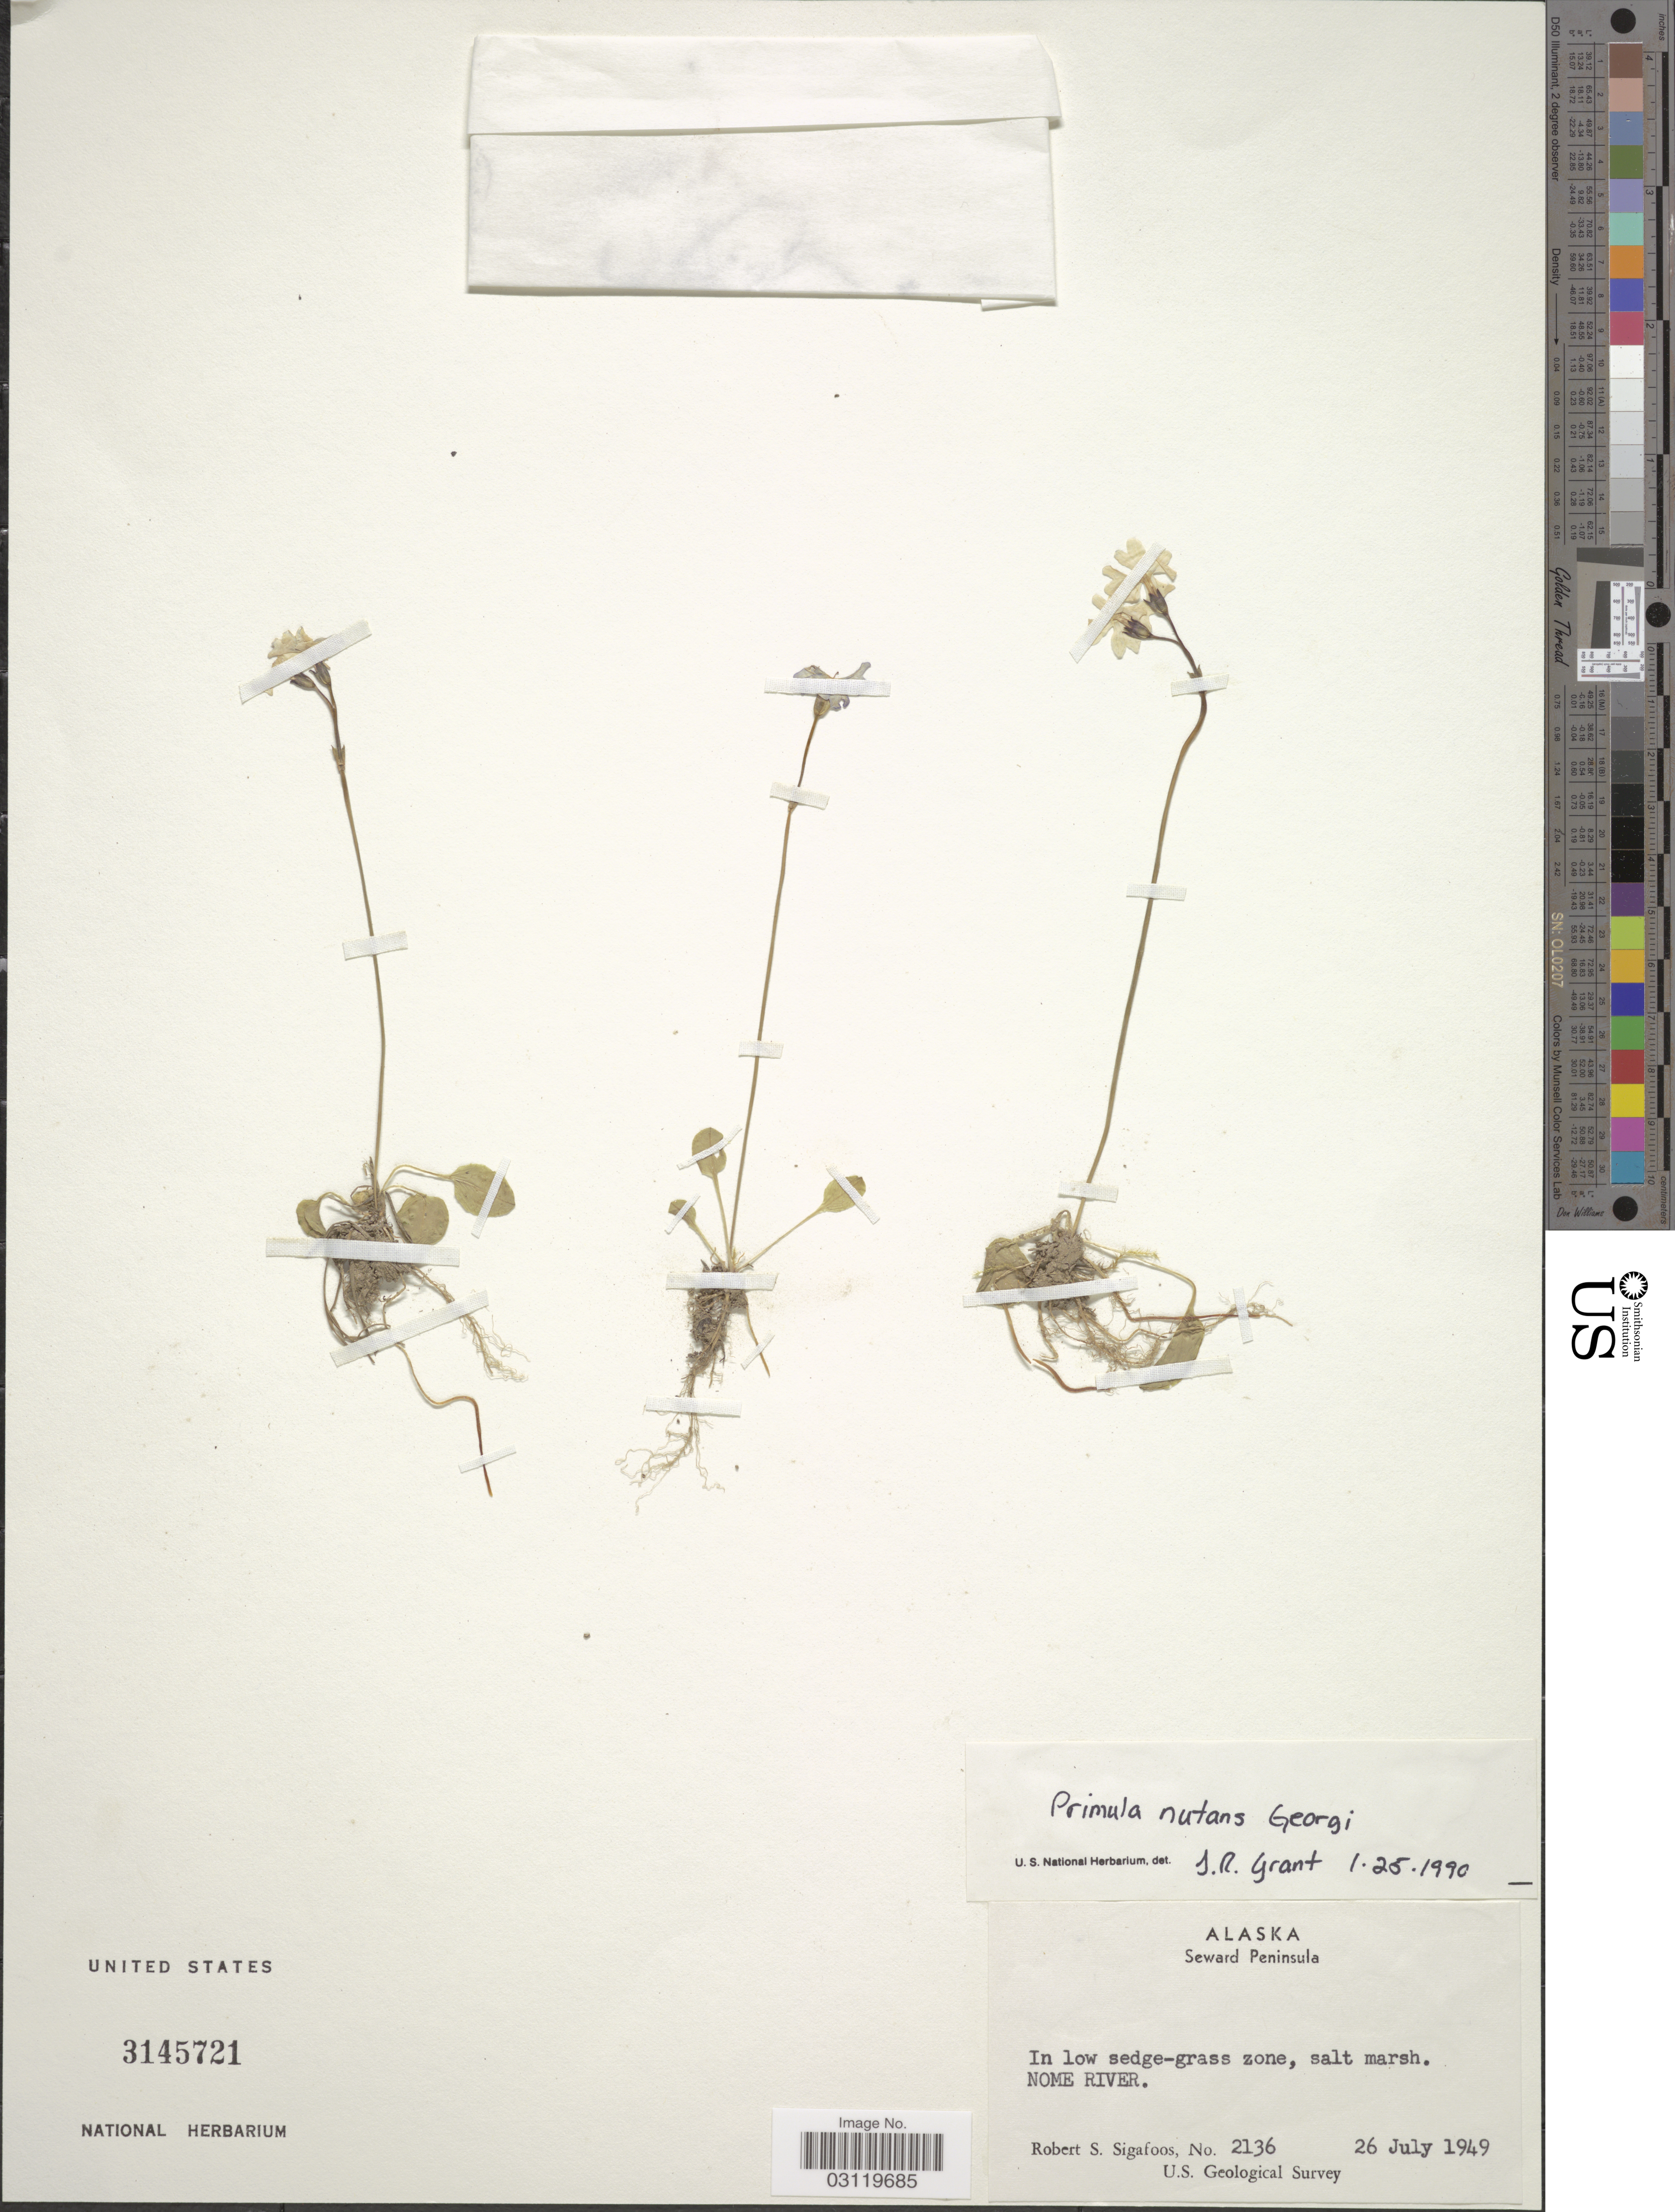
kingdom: Plantae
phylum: Tracheophyta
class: Magnoliopsida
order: Ericales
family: Primulaceae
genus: Primula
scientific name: Primula nutans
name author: Georgi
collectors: R. Sigafoos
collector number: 2136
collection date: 1949-07-26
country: United States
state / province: Alaska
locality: Seward Peninsula, Nome River.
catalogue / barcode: US 3145721